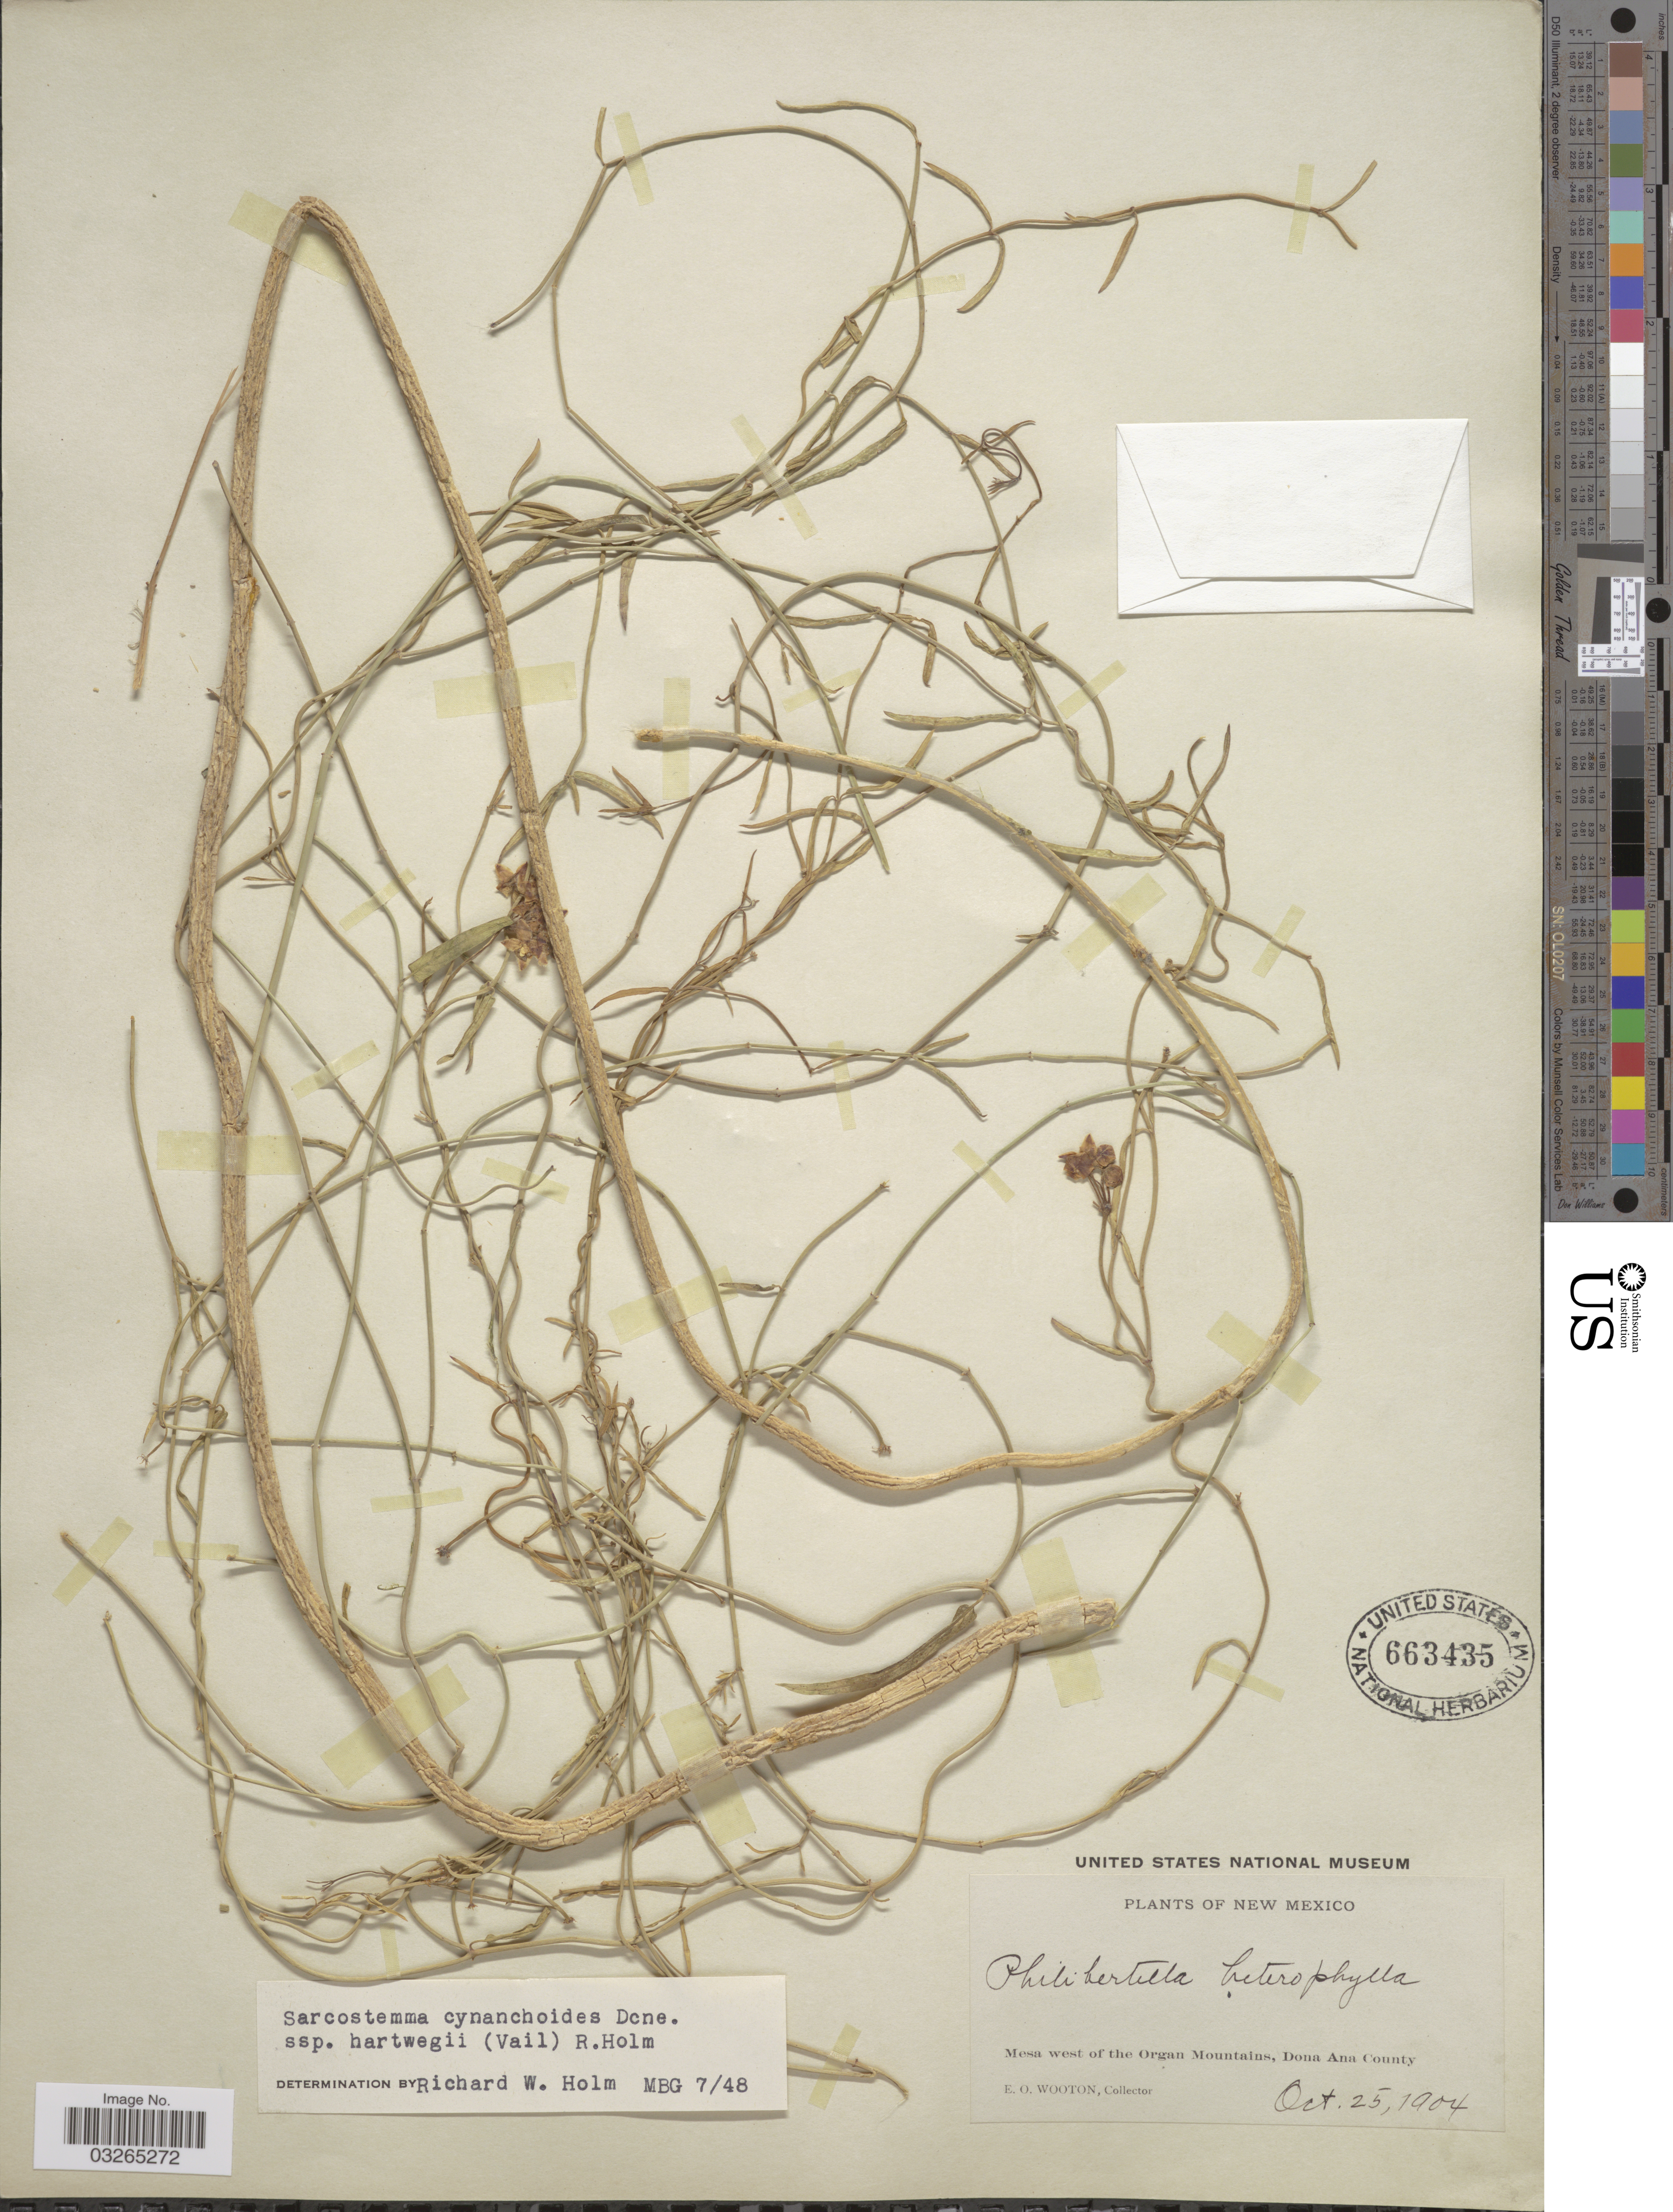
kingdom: Plantae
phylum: Tracheophyta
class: Magnoliopsida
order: Gentianales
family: Apocynaceae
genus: Sarcostemma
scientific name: Sarcostemma cynanchoides var. hartwegii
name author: (R.W. Holm) Shinners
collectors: E. O. Wooton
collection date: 1904-10-25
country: United States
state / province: New Mexico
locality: Mesa west of the Organ Mountains, Dona Ana County.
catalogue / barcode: US 663435